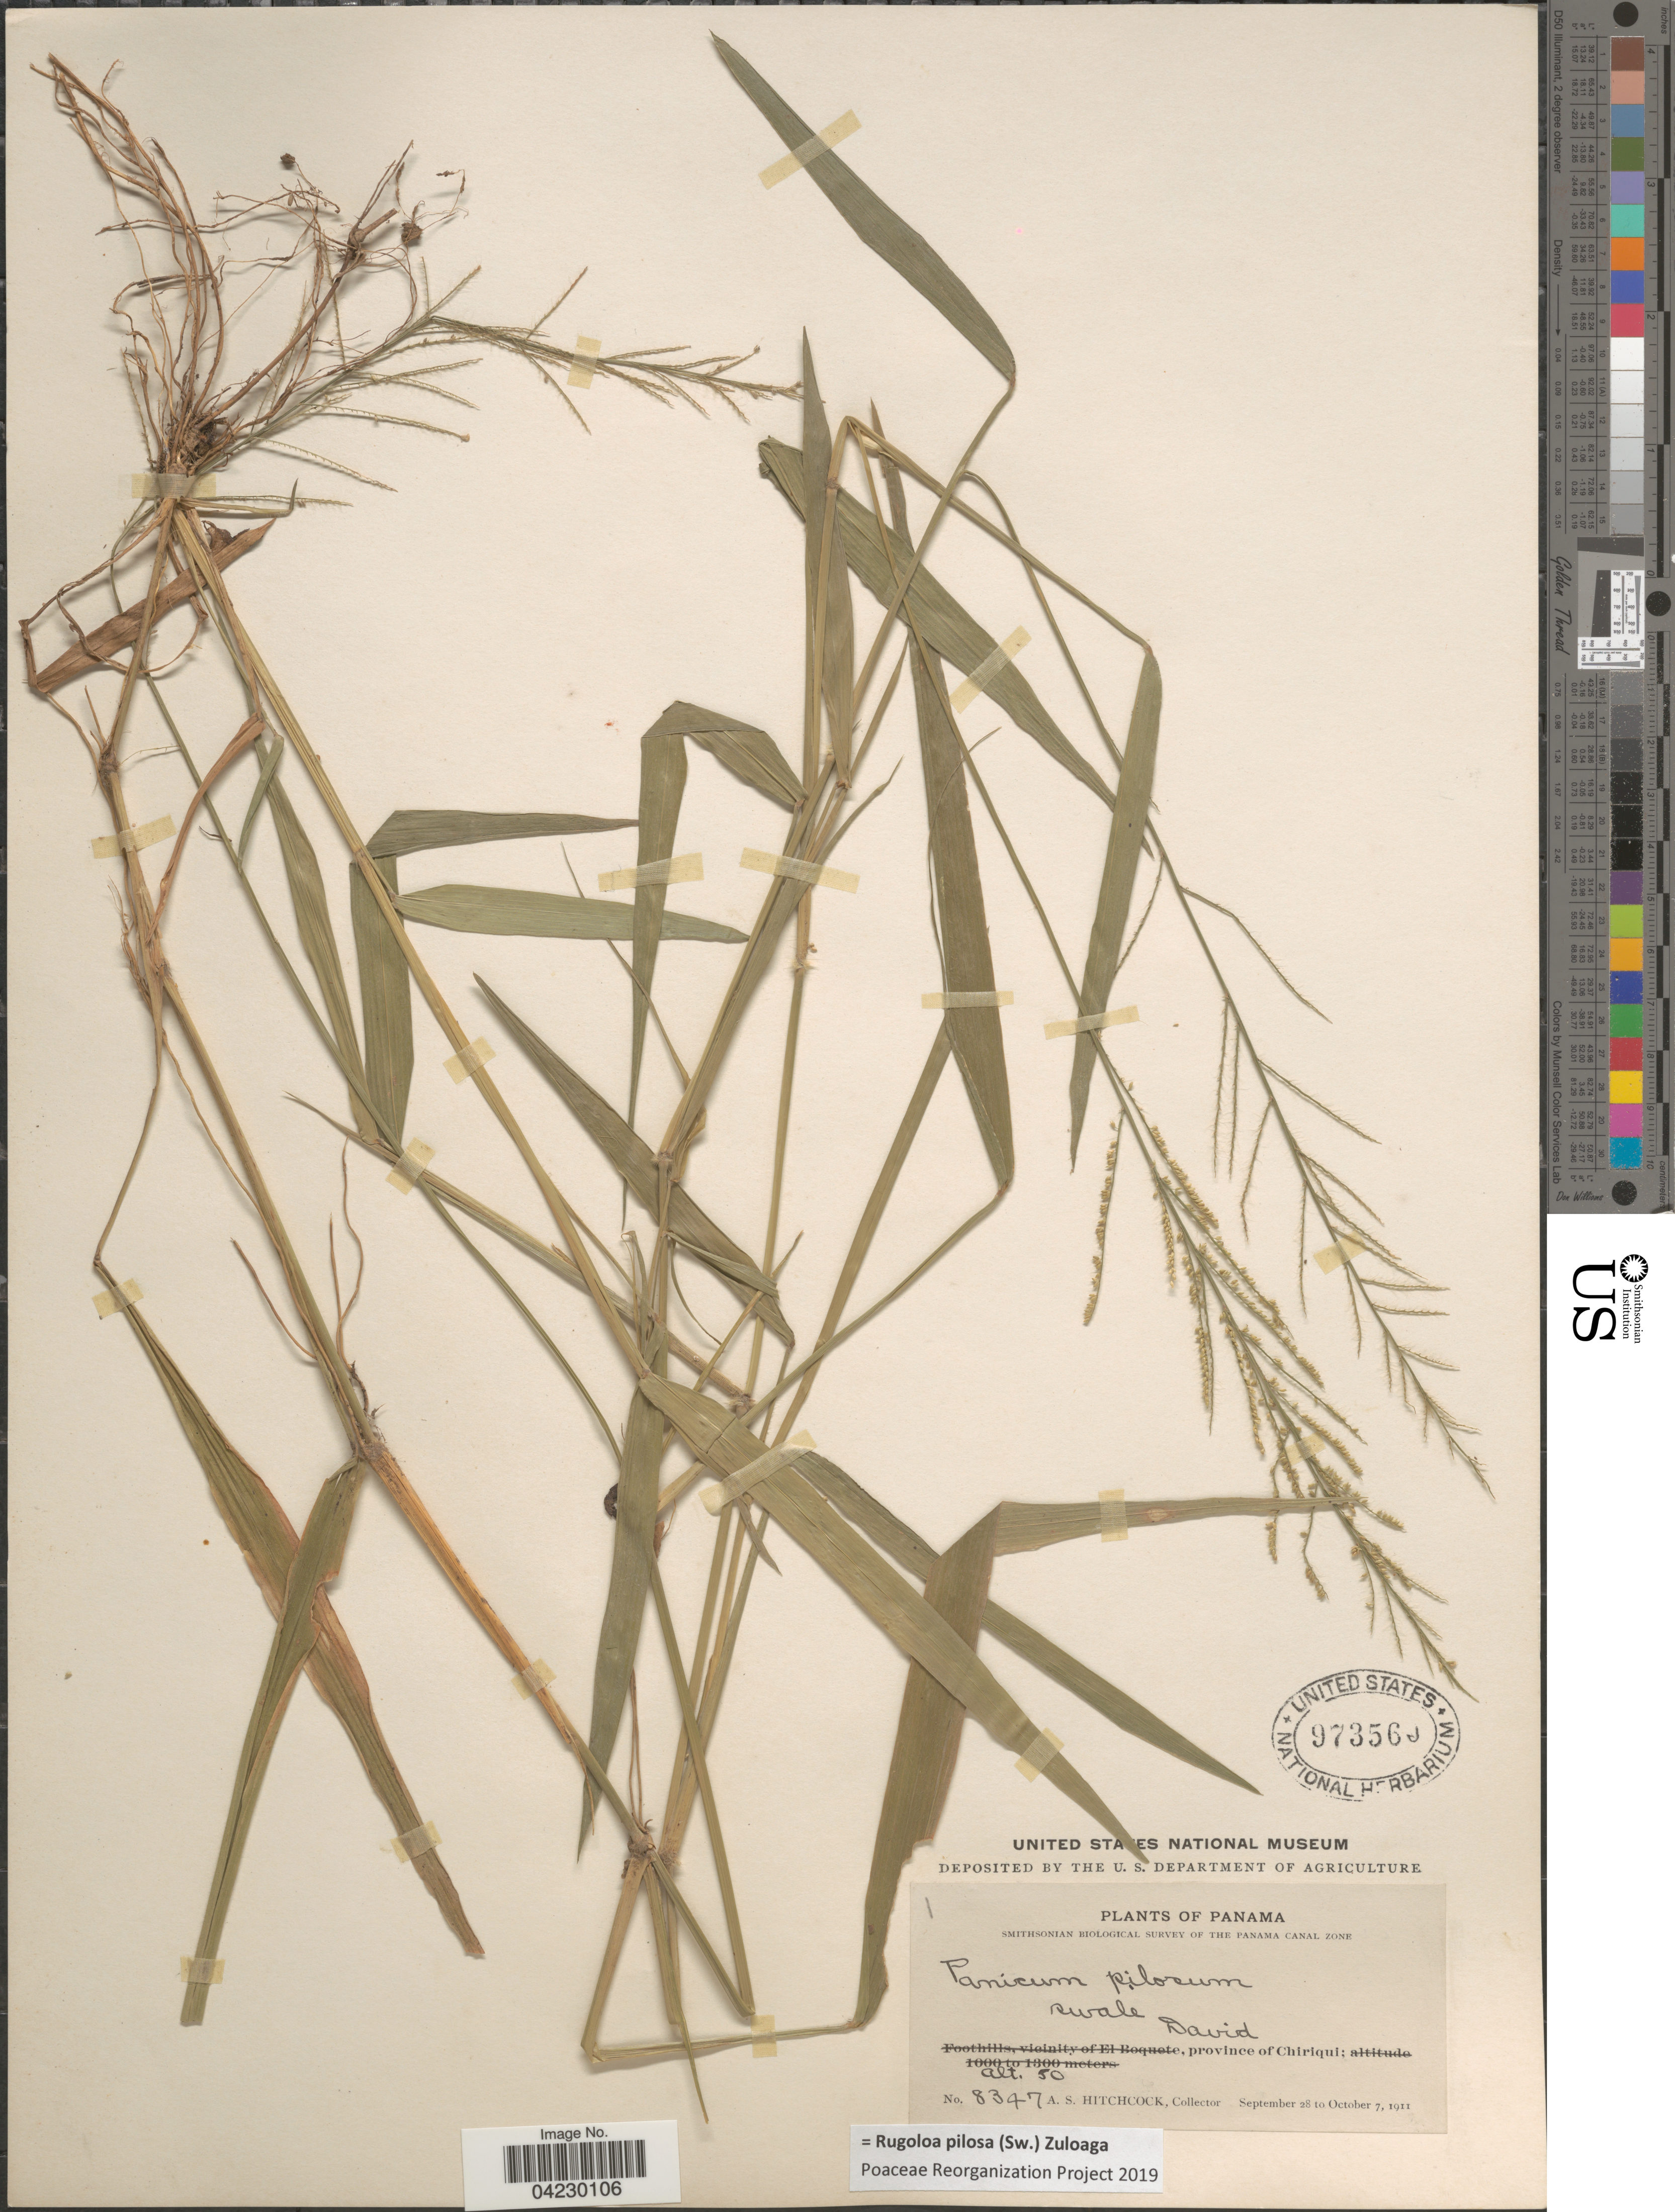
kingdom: Plantae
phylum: Tracheophyta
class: Liliopsida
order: Poales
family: Poaceae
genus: Rugoloa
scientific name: Rugoloa pilosa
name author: (Sw.) Zuloaga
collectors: A. S. Hitchcock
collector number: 8347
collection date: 1911-09-28/1911-10-07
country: Panama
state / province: Chiriqui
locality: Smithsonian Biological Survey of the Panama Canal Zone. Swale David.